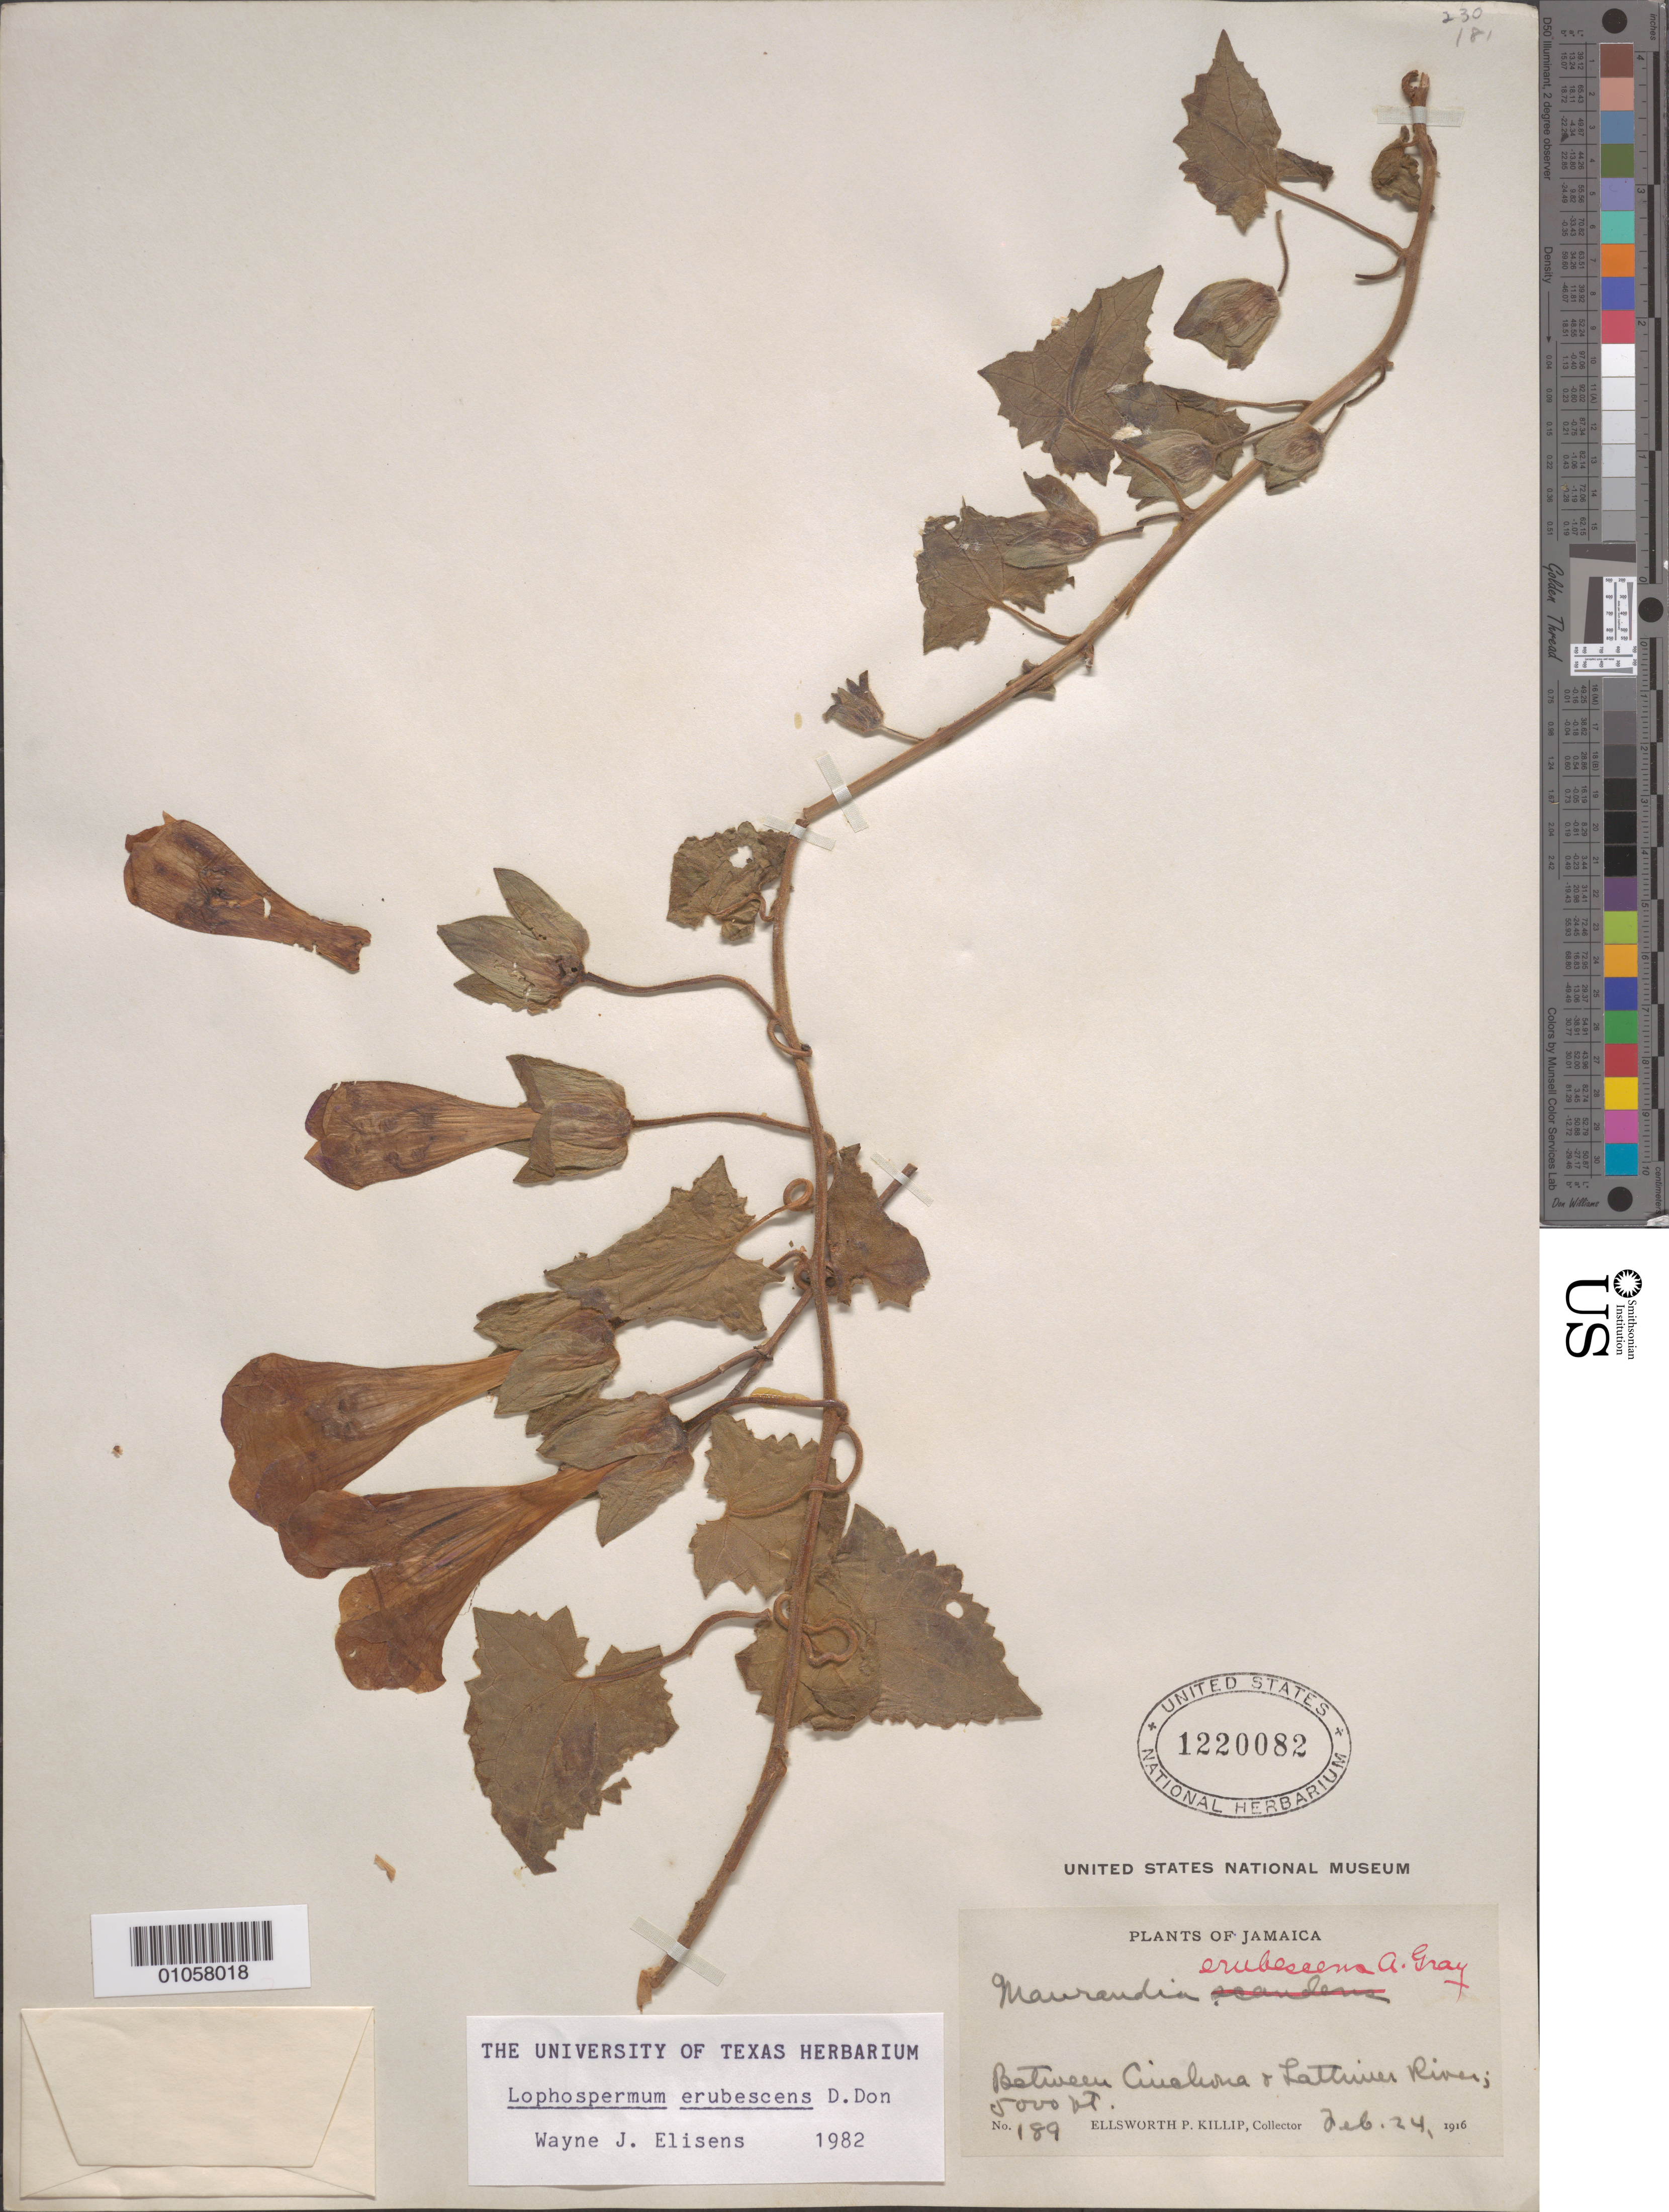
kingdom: Plantae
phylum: Tracheophyta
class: Magnoliopsida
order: Lamiales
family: Plantaginaceae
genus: Lophospermum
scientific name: Lophospermum erubescens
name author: D. Don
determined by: Elisens, W. J.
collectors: E. P. Killip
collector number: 189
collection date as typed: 24 Feb 1916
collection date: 1916-02-24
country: Jamaica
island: Jamaica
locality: Between Ciualeona and Lattimer river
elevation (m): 1524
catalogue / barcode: US 1220082